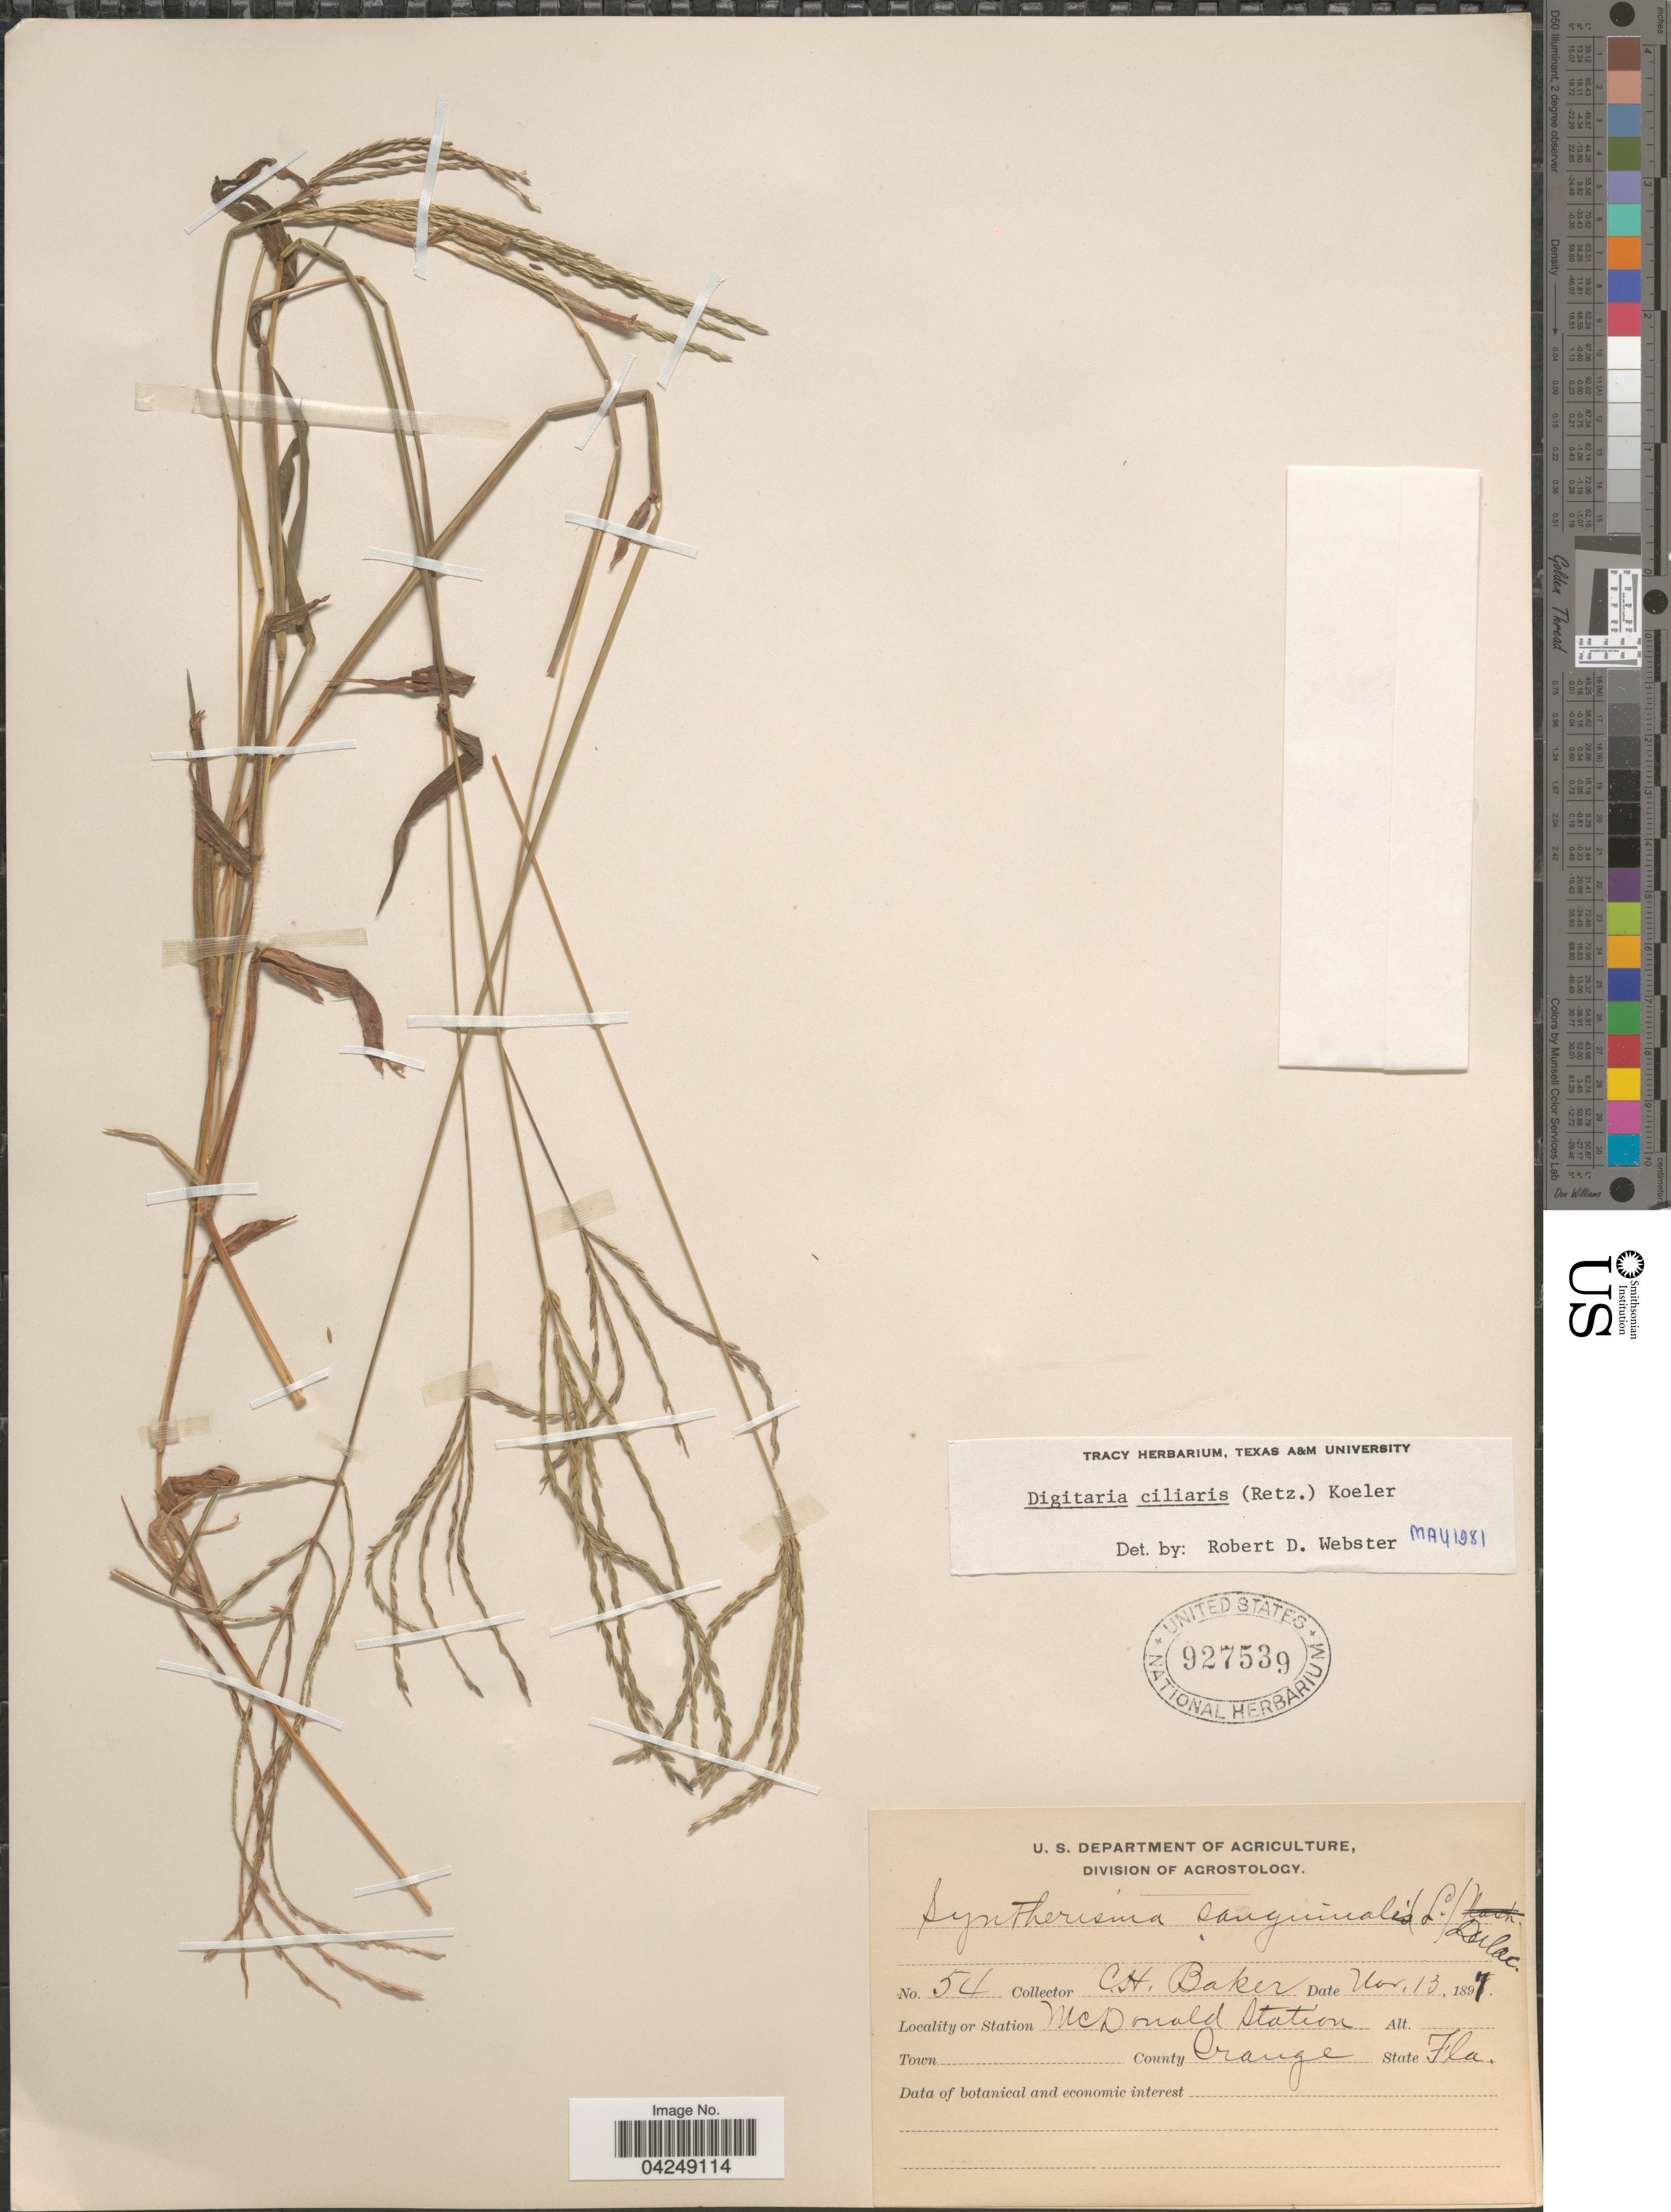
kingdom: Plantae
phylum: Tracheophyta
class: Liliopsida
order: Poales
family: Poaceae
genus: Digitaria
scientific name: Digitaria ciliaris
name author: (Retz.) Koeler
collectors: C. H. Baker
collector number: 54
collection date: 1897-11-13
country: United States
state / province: Florida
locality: McDonald Station. County Orange.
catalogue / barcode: US 927539